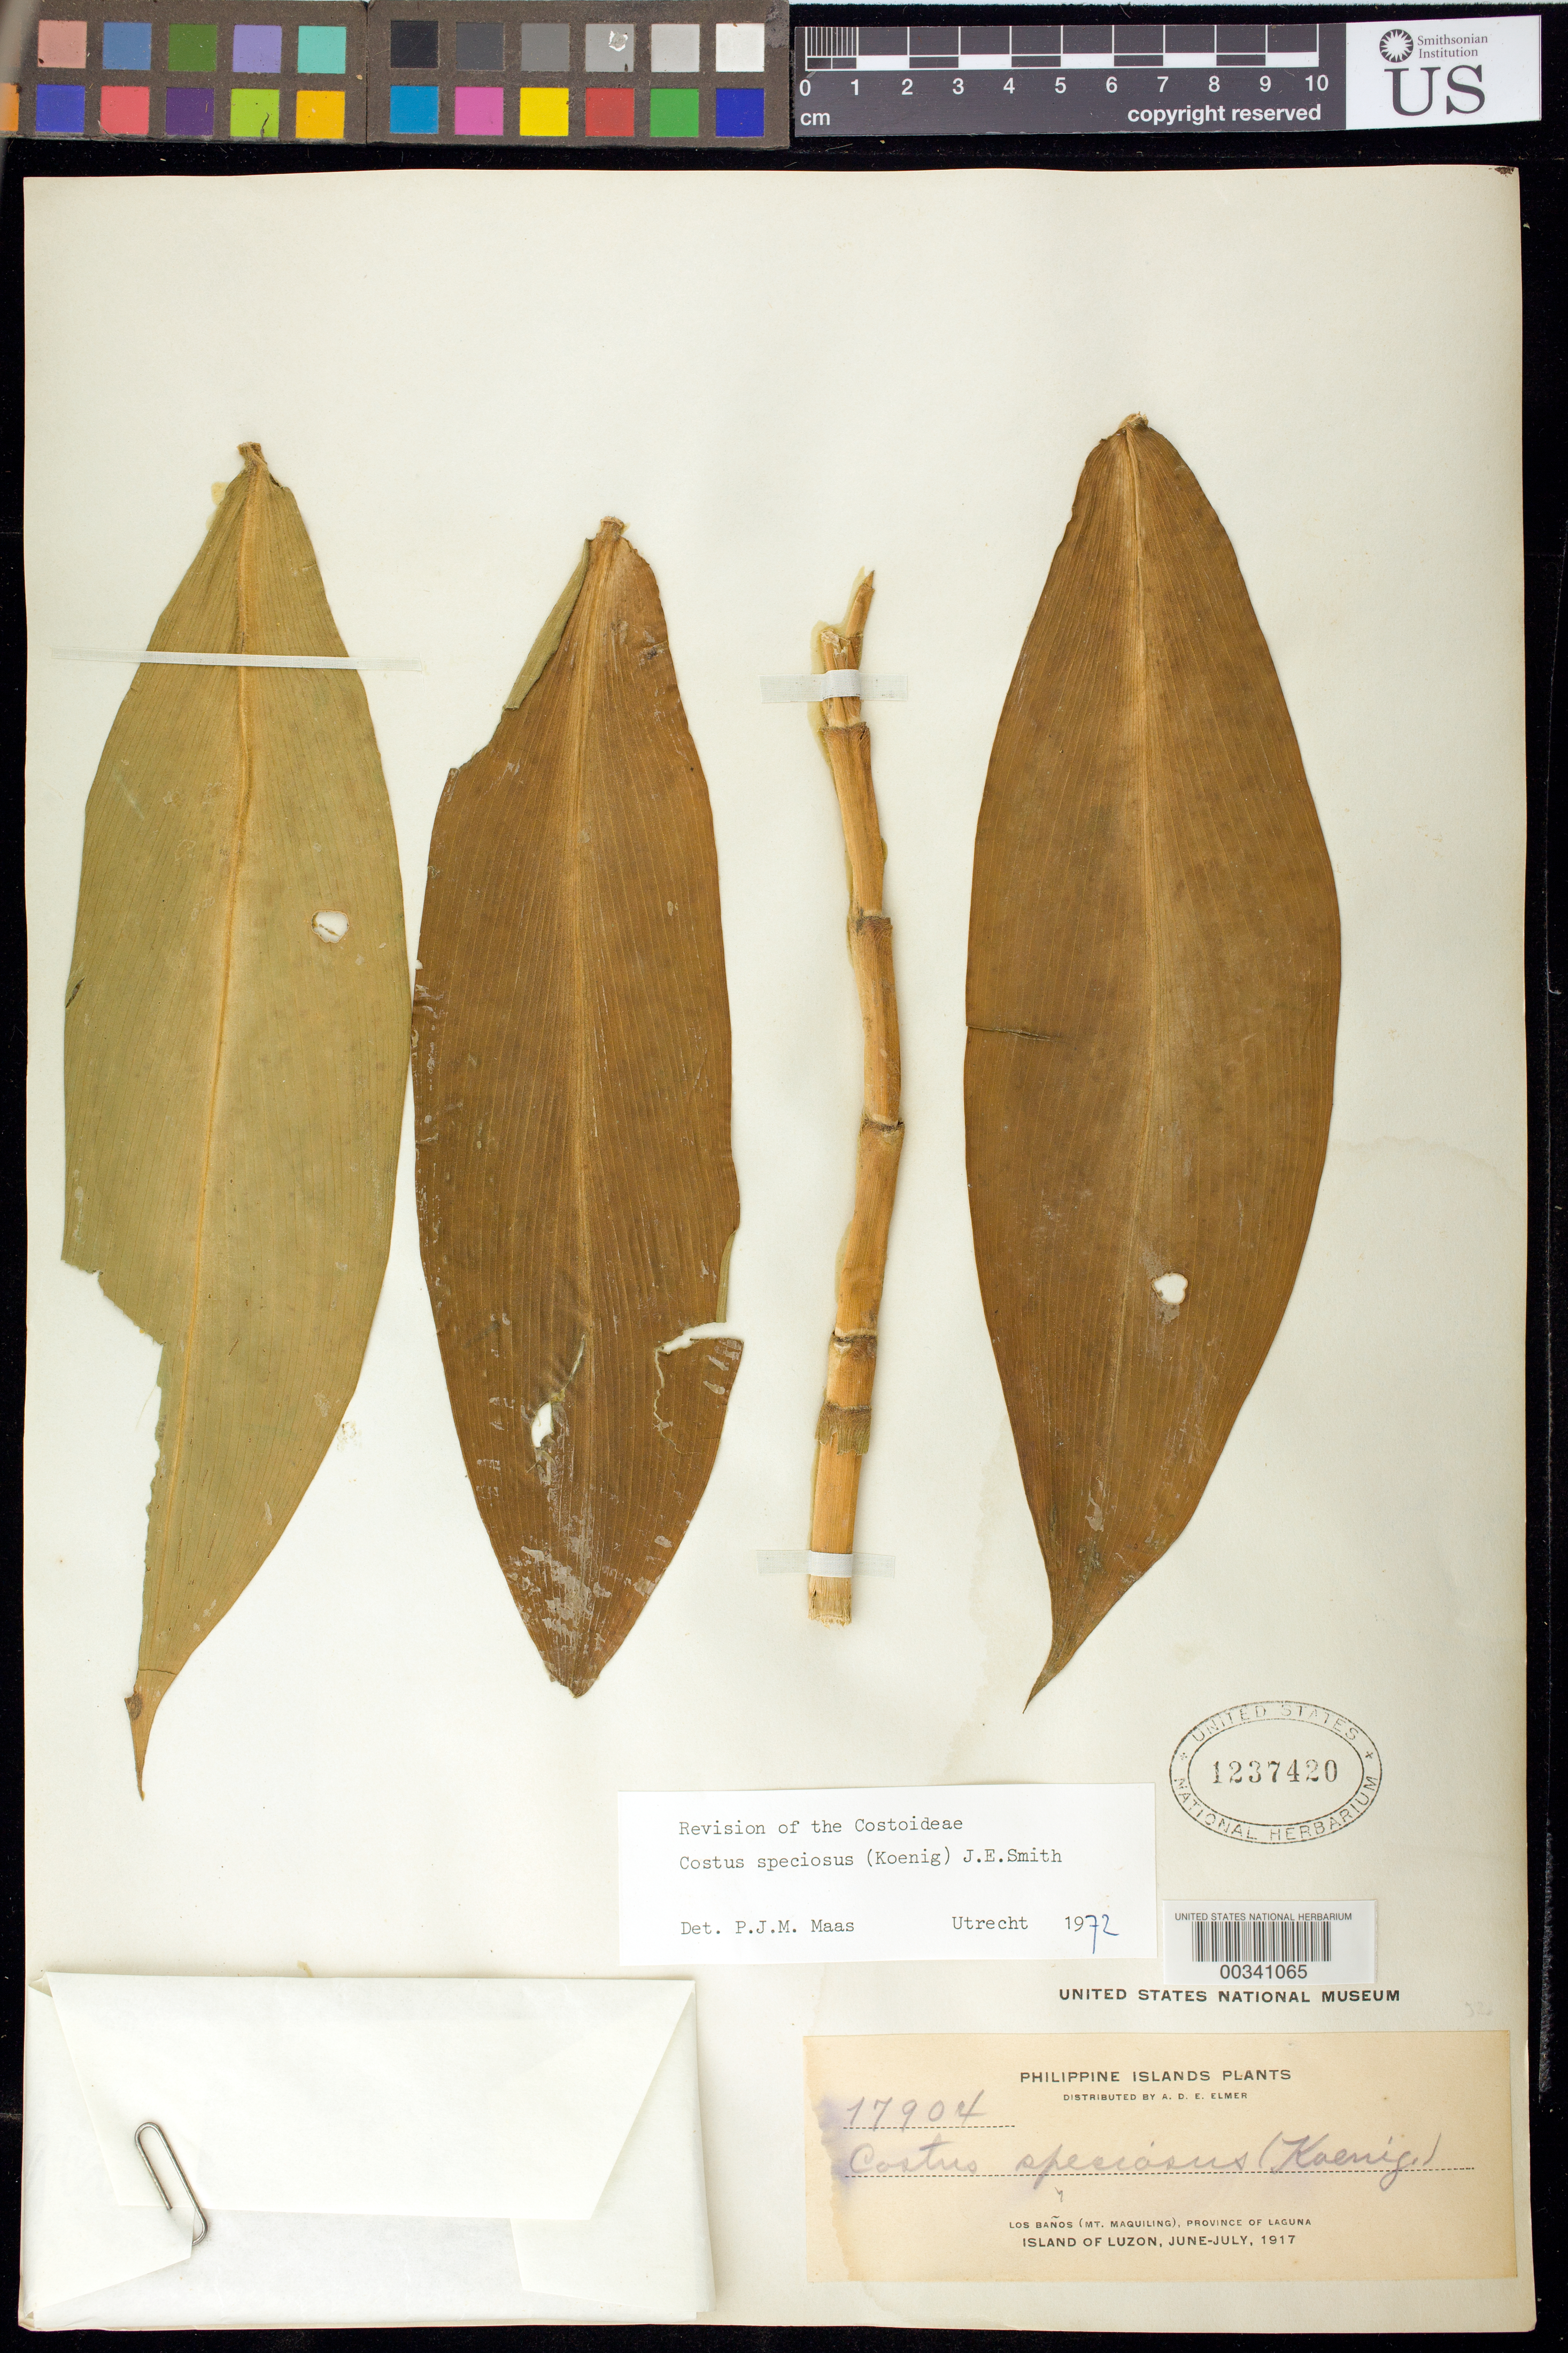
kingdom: Plantae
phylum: Tracheophyta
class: Liliopsida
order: Zingiberales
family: Costaceae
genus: Hellenia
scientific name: Hellenia speciosa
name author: (J. Koenig) S.R. Dutta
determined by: (US) Smithsonian Institution - National Museum of Natural History - Department of Botany (UNITED STATES)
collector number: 17904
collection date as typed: Jun 1917 to -- Jul 1917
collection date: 1917-06/1917-07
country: Philippines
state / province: Calabarzon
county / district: Laguna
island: Luzon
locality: Los Banos (Mt. Maquiling)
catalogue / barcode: US 1237420